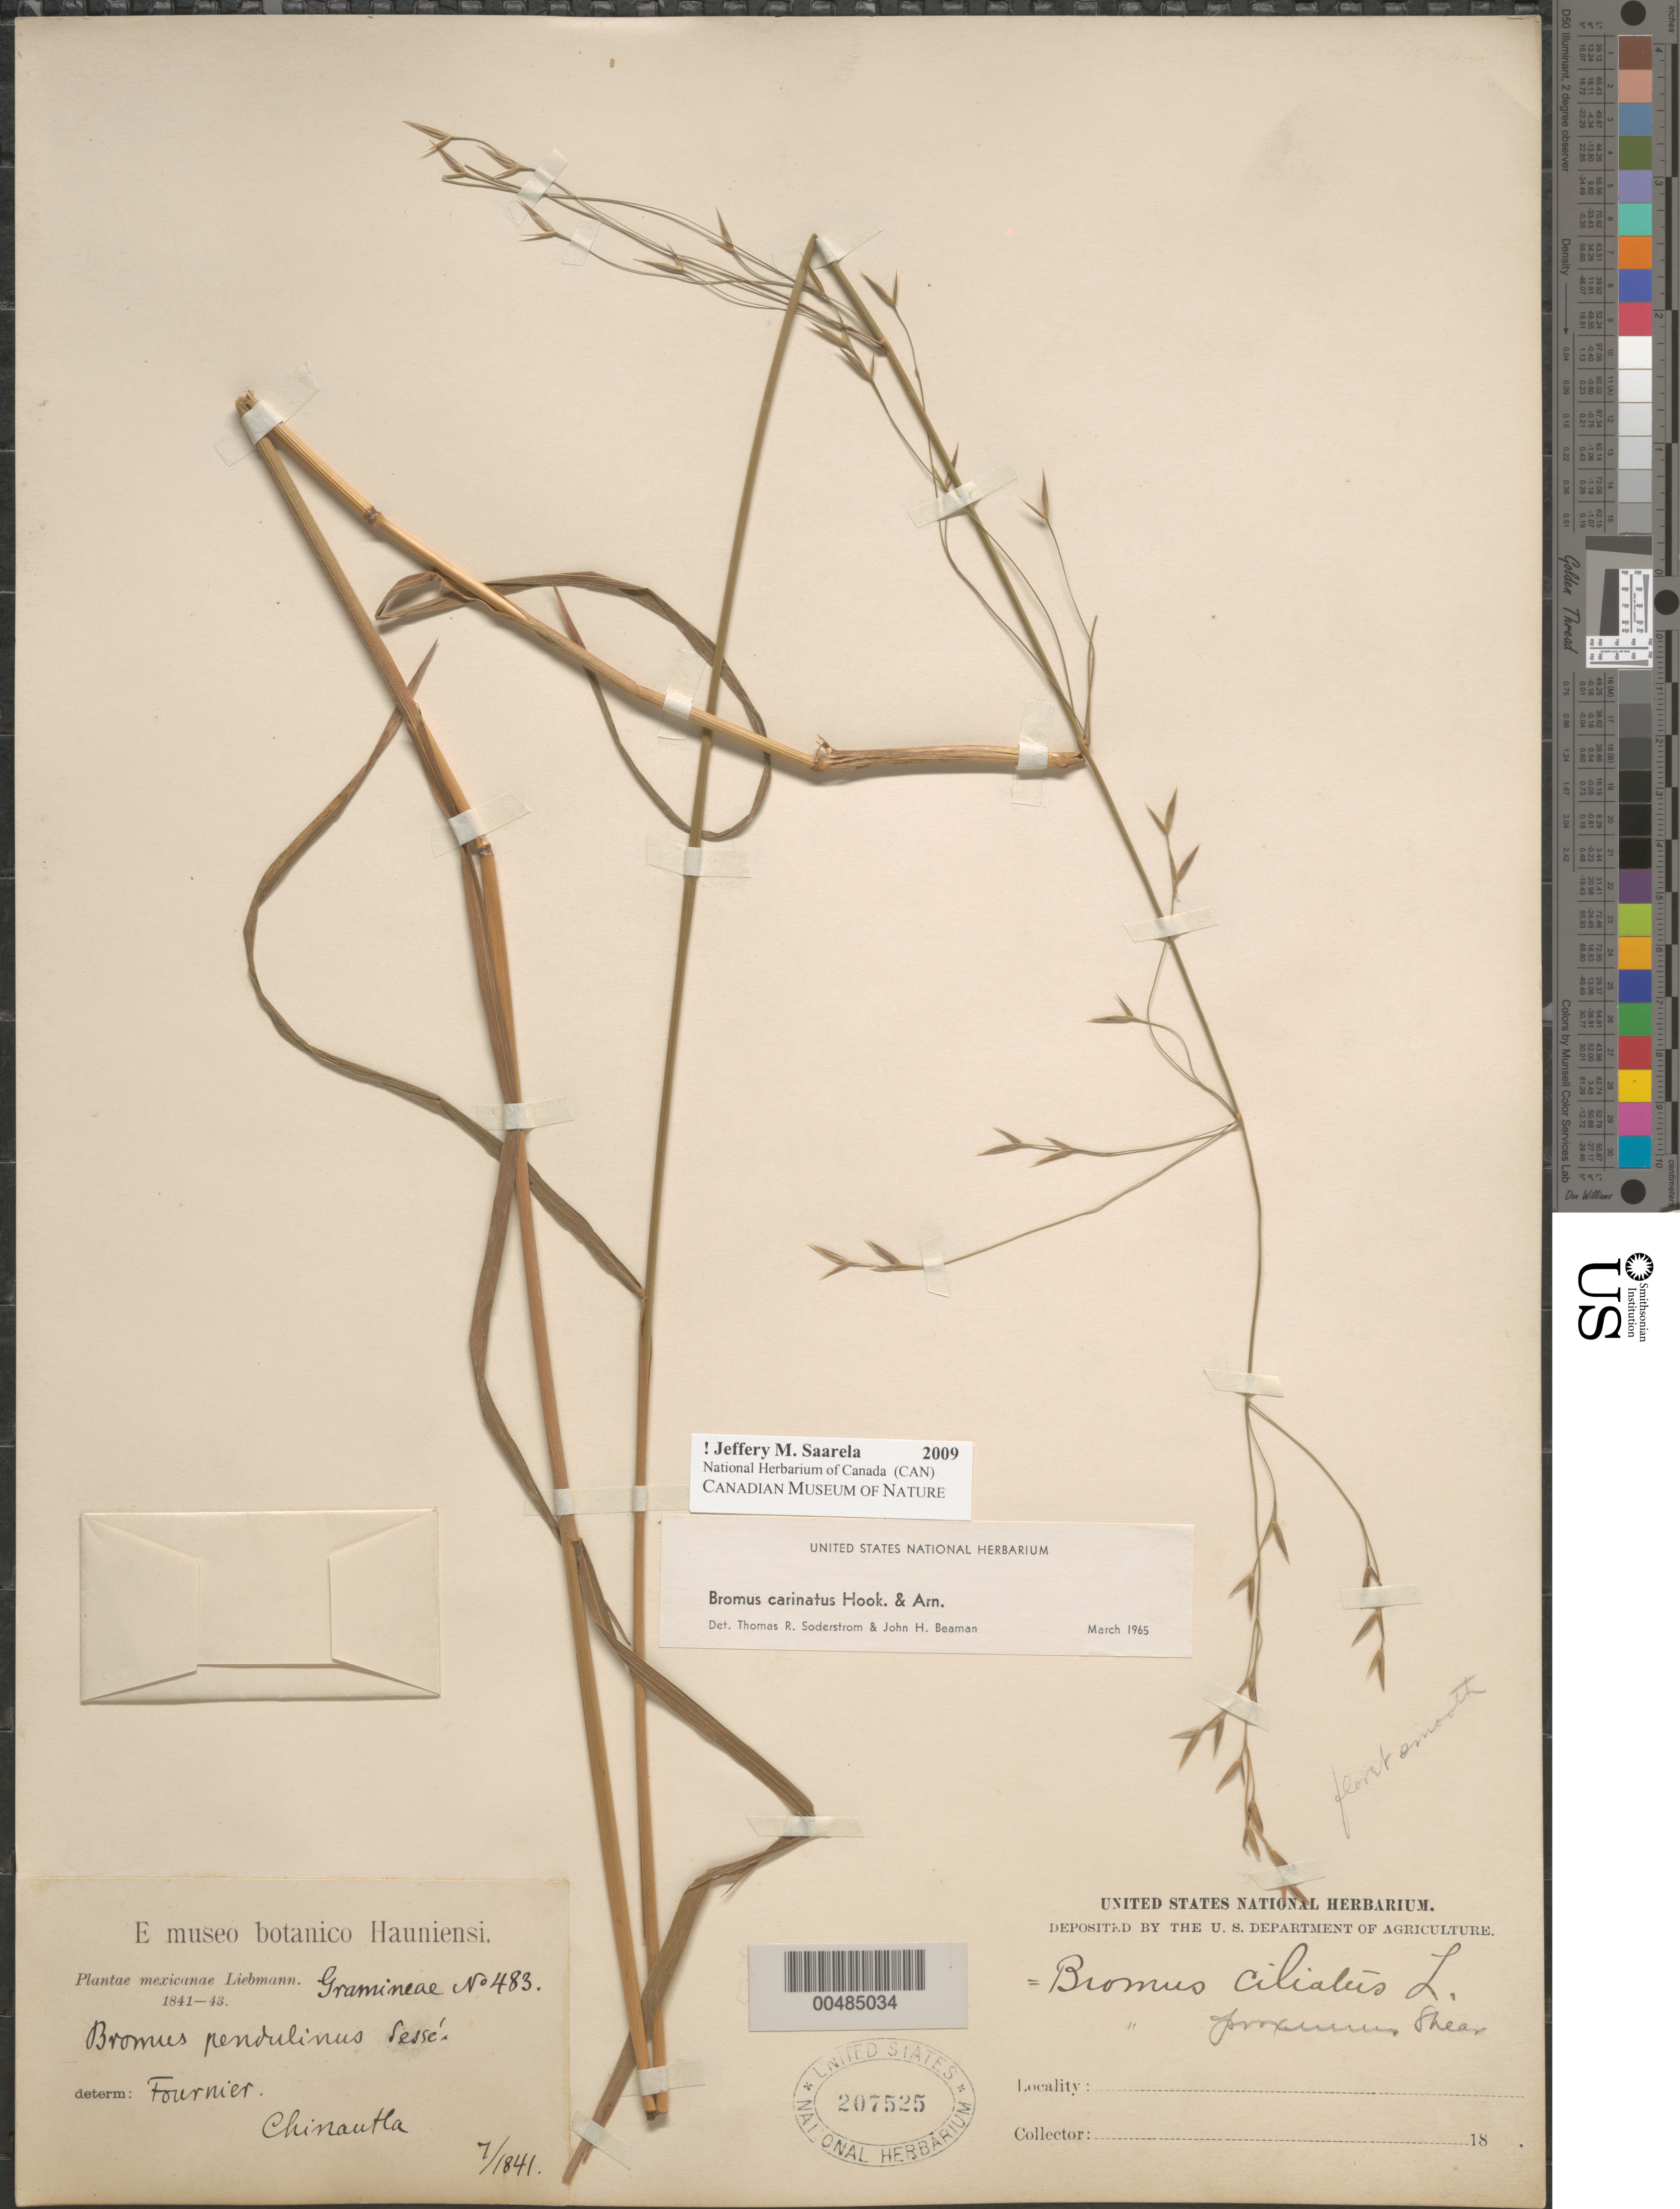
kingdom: Plantae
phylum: Tracheophyta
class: Liliopsida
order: Poales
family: Poaceae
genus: Bromus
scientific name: Bromus carinatus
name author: Hook. & Arn.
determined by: Soderstrom, T. R.; Beaman, J. H.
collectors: F. M. Liebmann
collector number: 483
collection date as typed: Jul 1841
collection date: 1841-07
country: Mexico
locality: Chinantla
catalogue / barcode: US 207525